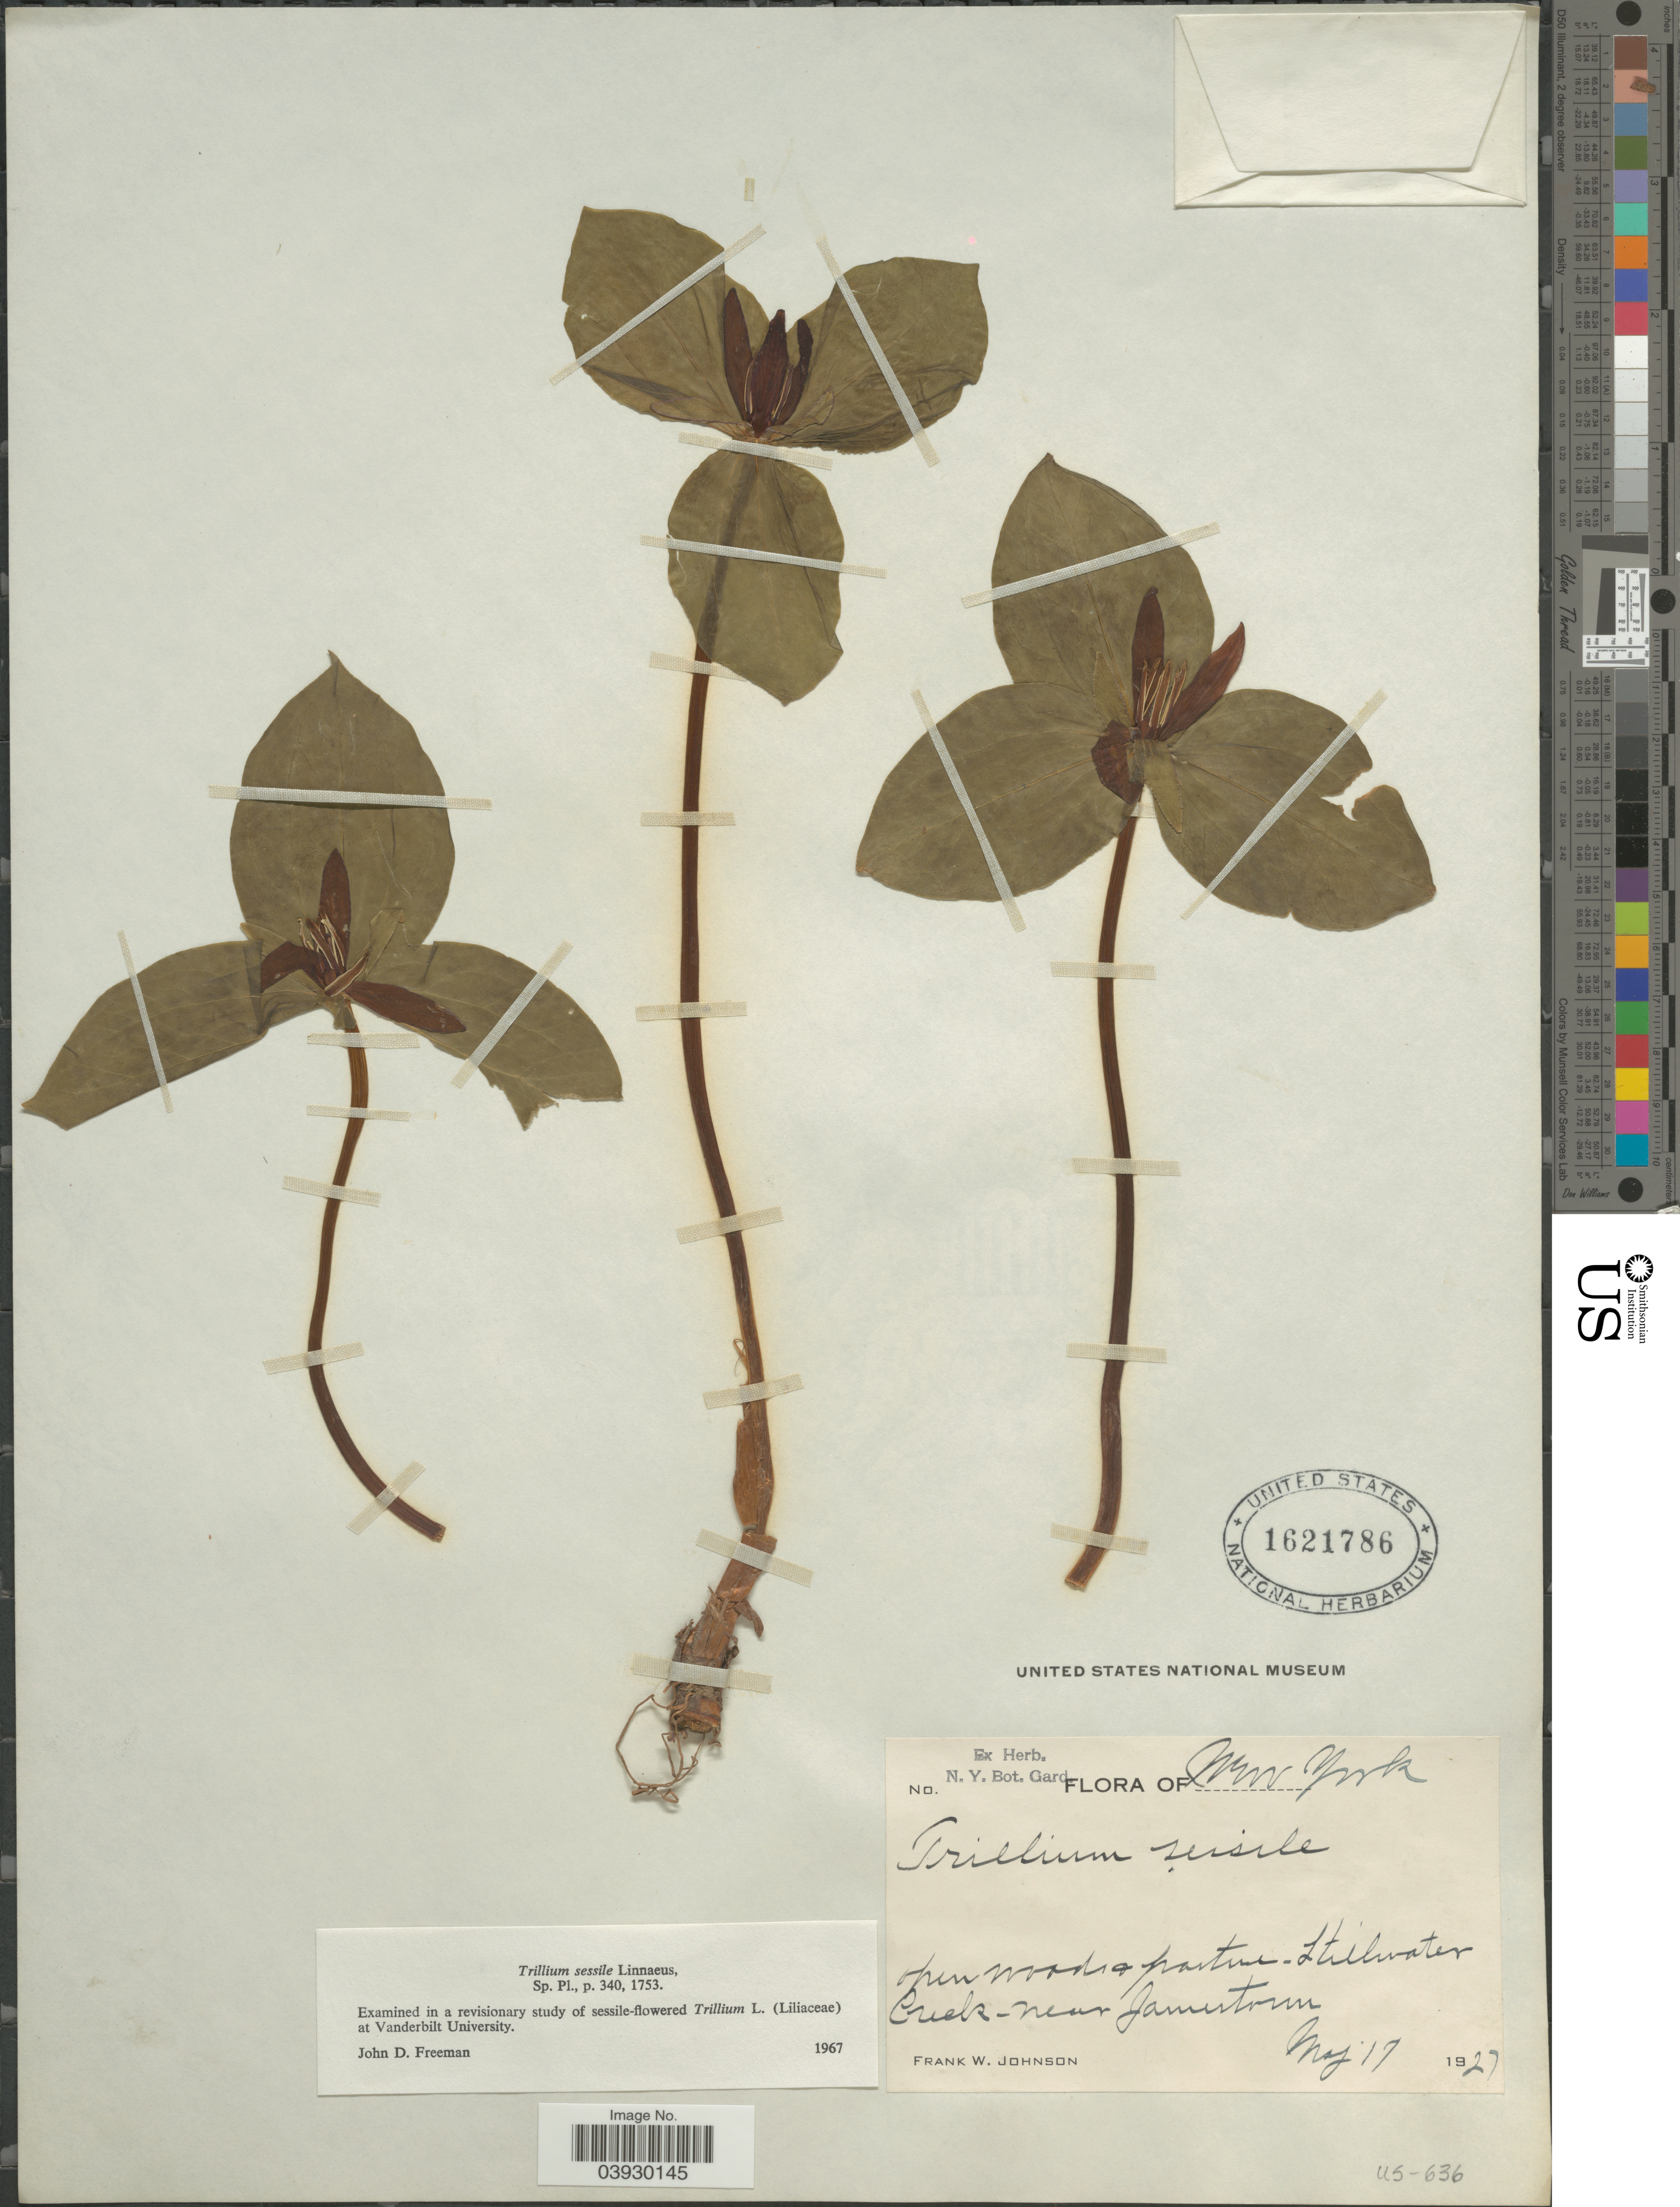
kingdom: Plantae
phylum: Tracheophyta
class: Liliopsida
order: Liliales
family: Melanthiaceae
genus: Trillium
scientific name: Trillium sessile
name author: L.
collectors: F. W. Johnson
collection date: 1927-05-17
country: United States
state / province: New York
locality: Open woods & pasture Stillwater Creek- near Jamestone.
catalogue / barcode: US 1621786